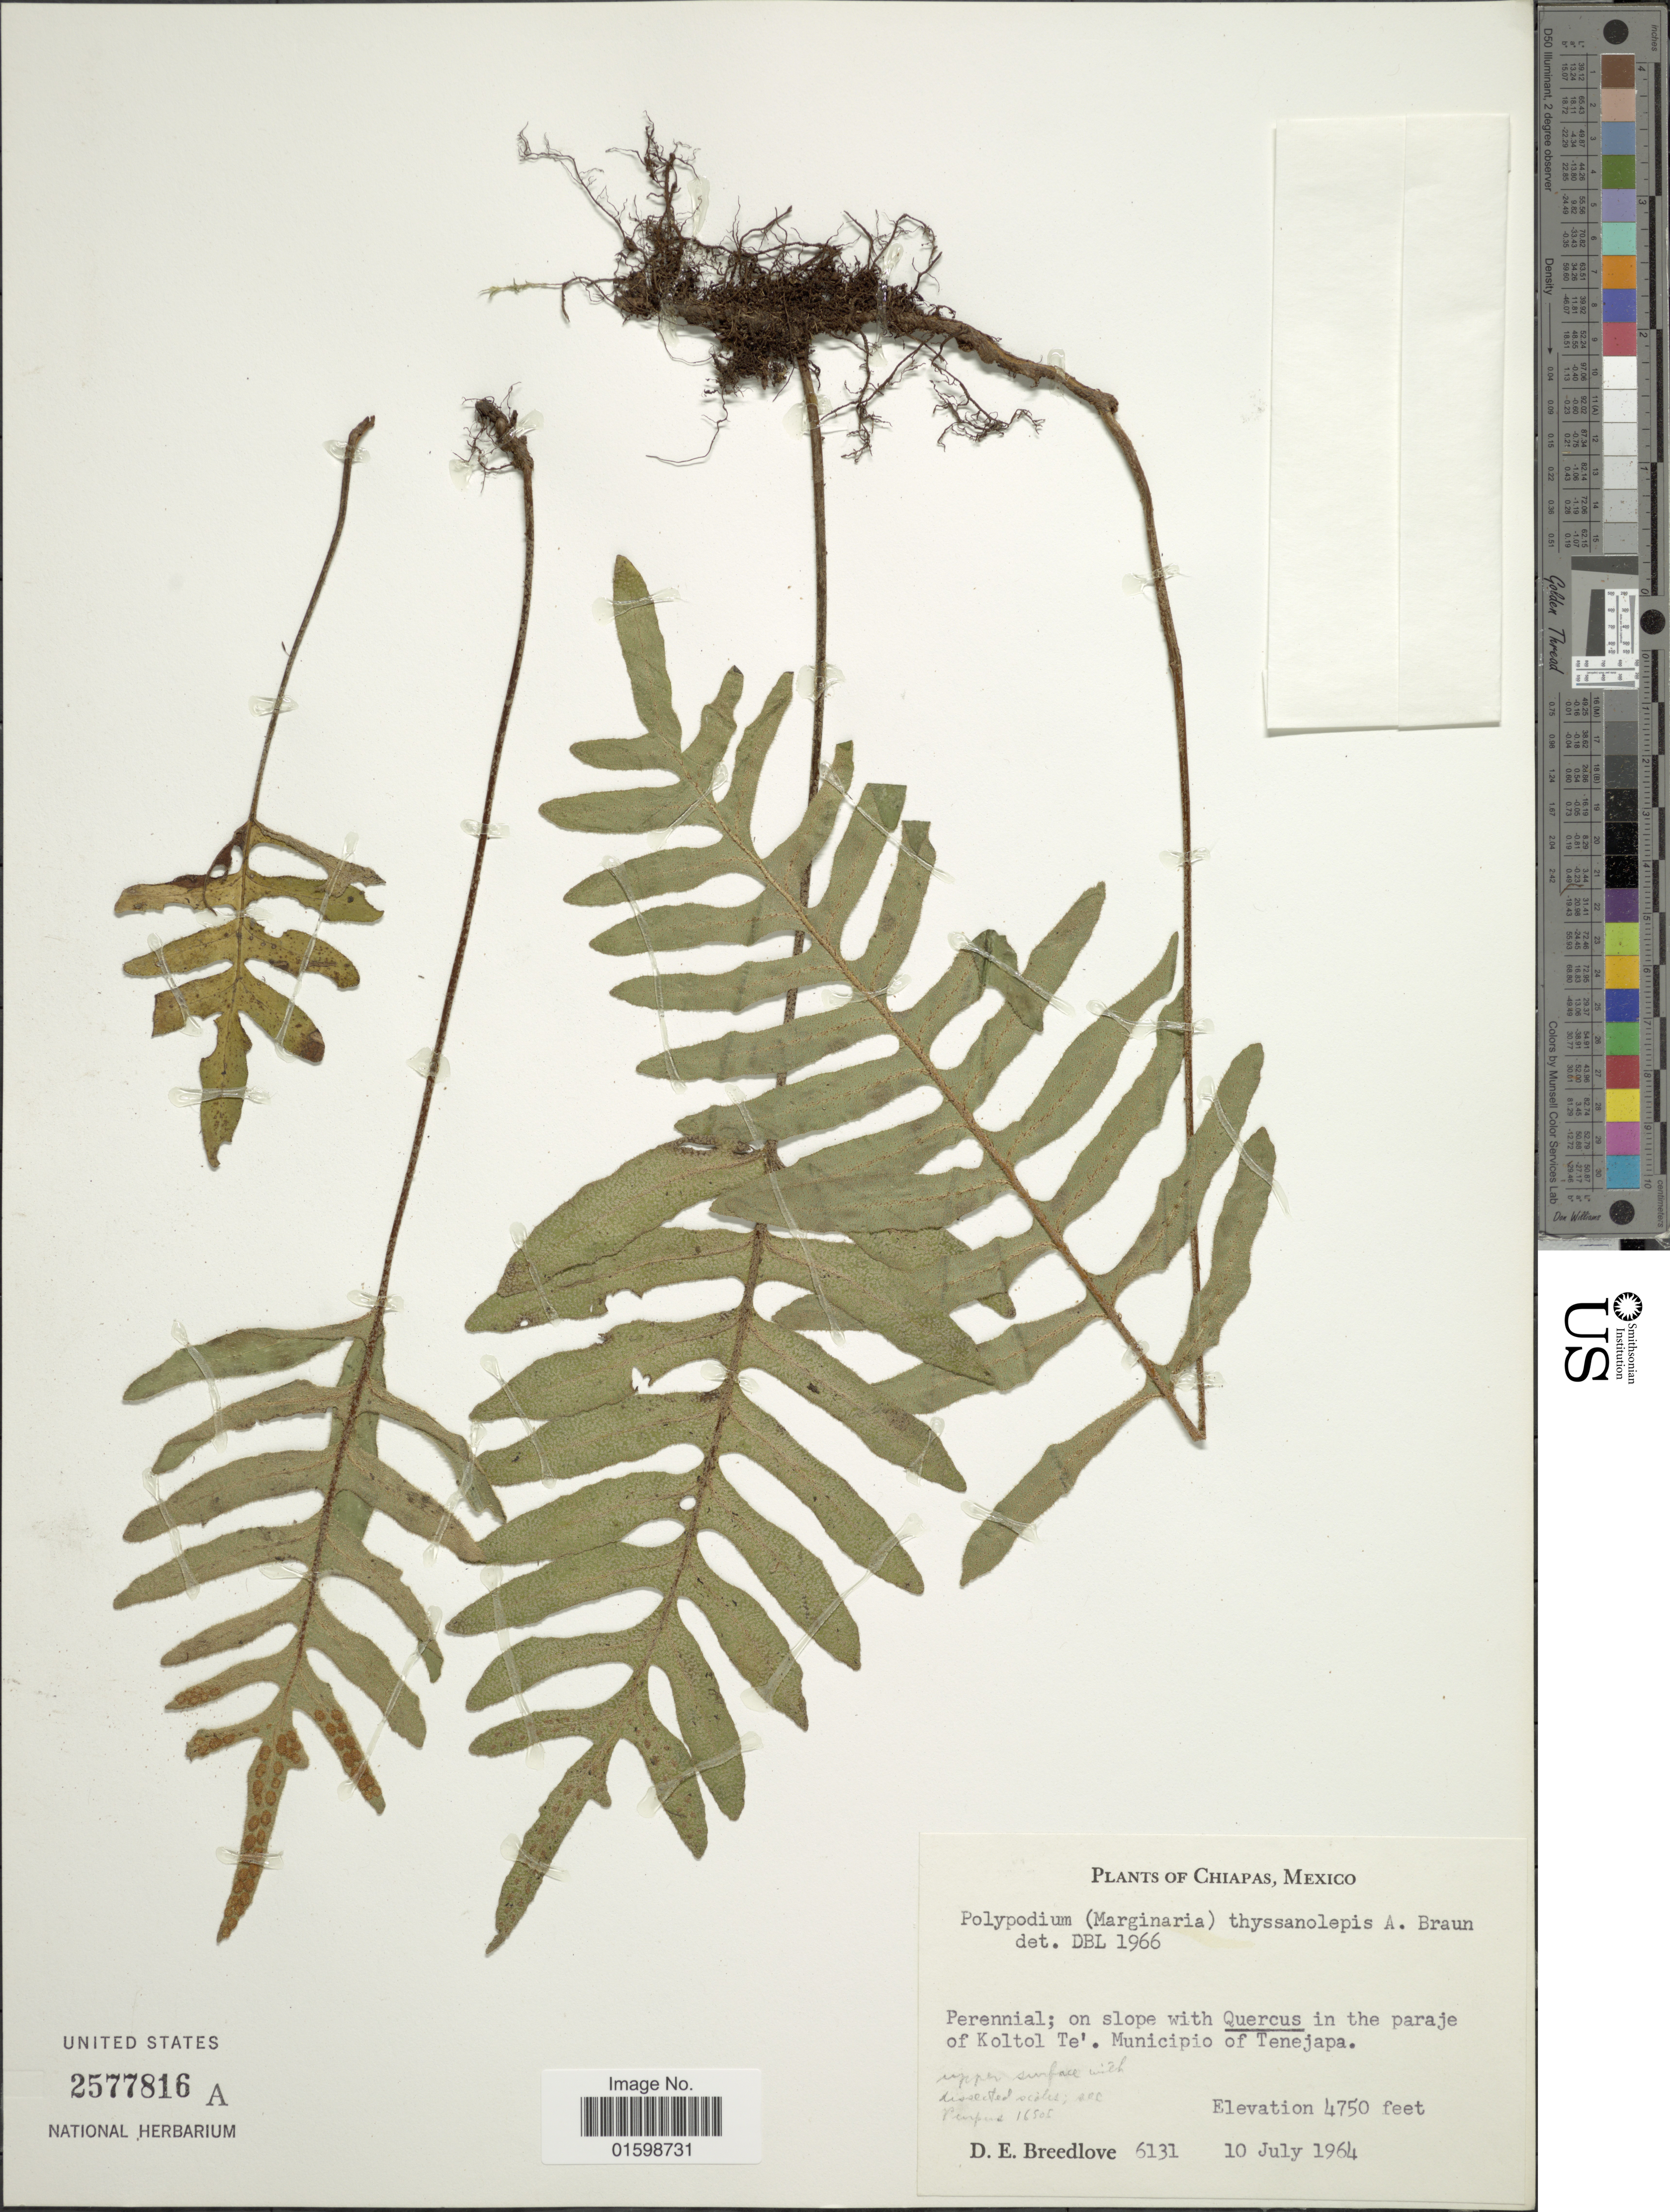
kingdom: Plantae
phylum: Tracheophyta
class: Polypodiopsida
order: Polypodiales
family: Polypodiaceae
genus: Pleopeltis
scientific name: Pleopeltis thyssanolepis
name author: (A. Braun ex Klotzsch) E.G. Andrews & Windham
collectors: D. E. Breedlove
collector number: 6131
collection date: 1964-07-10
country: Mexico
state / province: Chiapas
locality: Perennial; on slope with Quercus in the paraje of Koltol Te, municipio of Tenejapa, upper surface with dissected scales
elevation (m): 1448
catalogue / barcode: US 2577816A